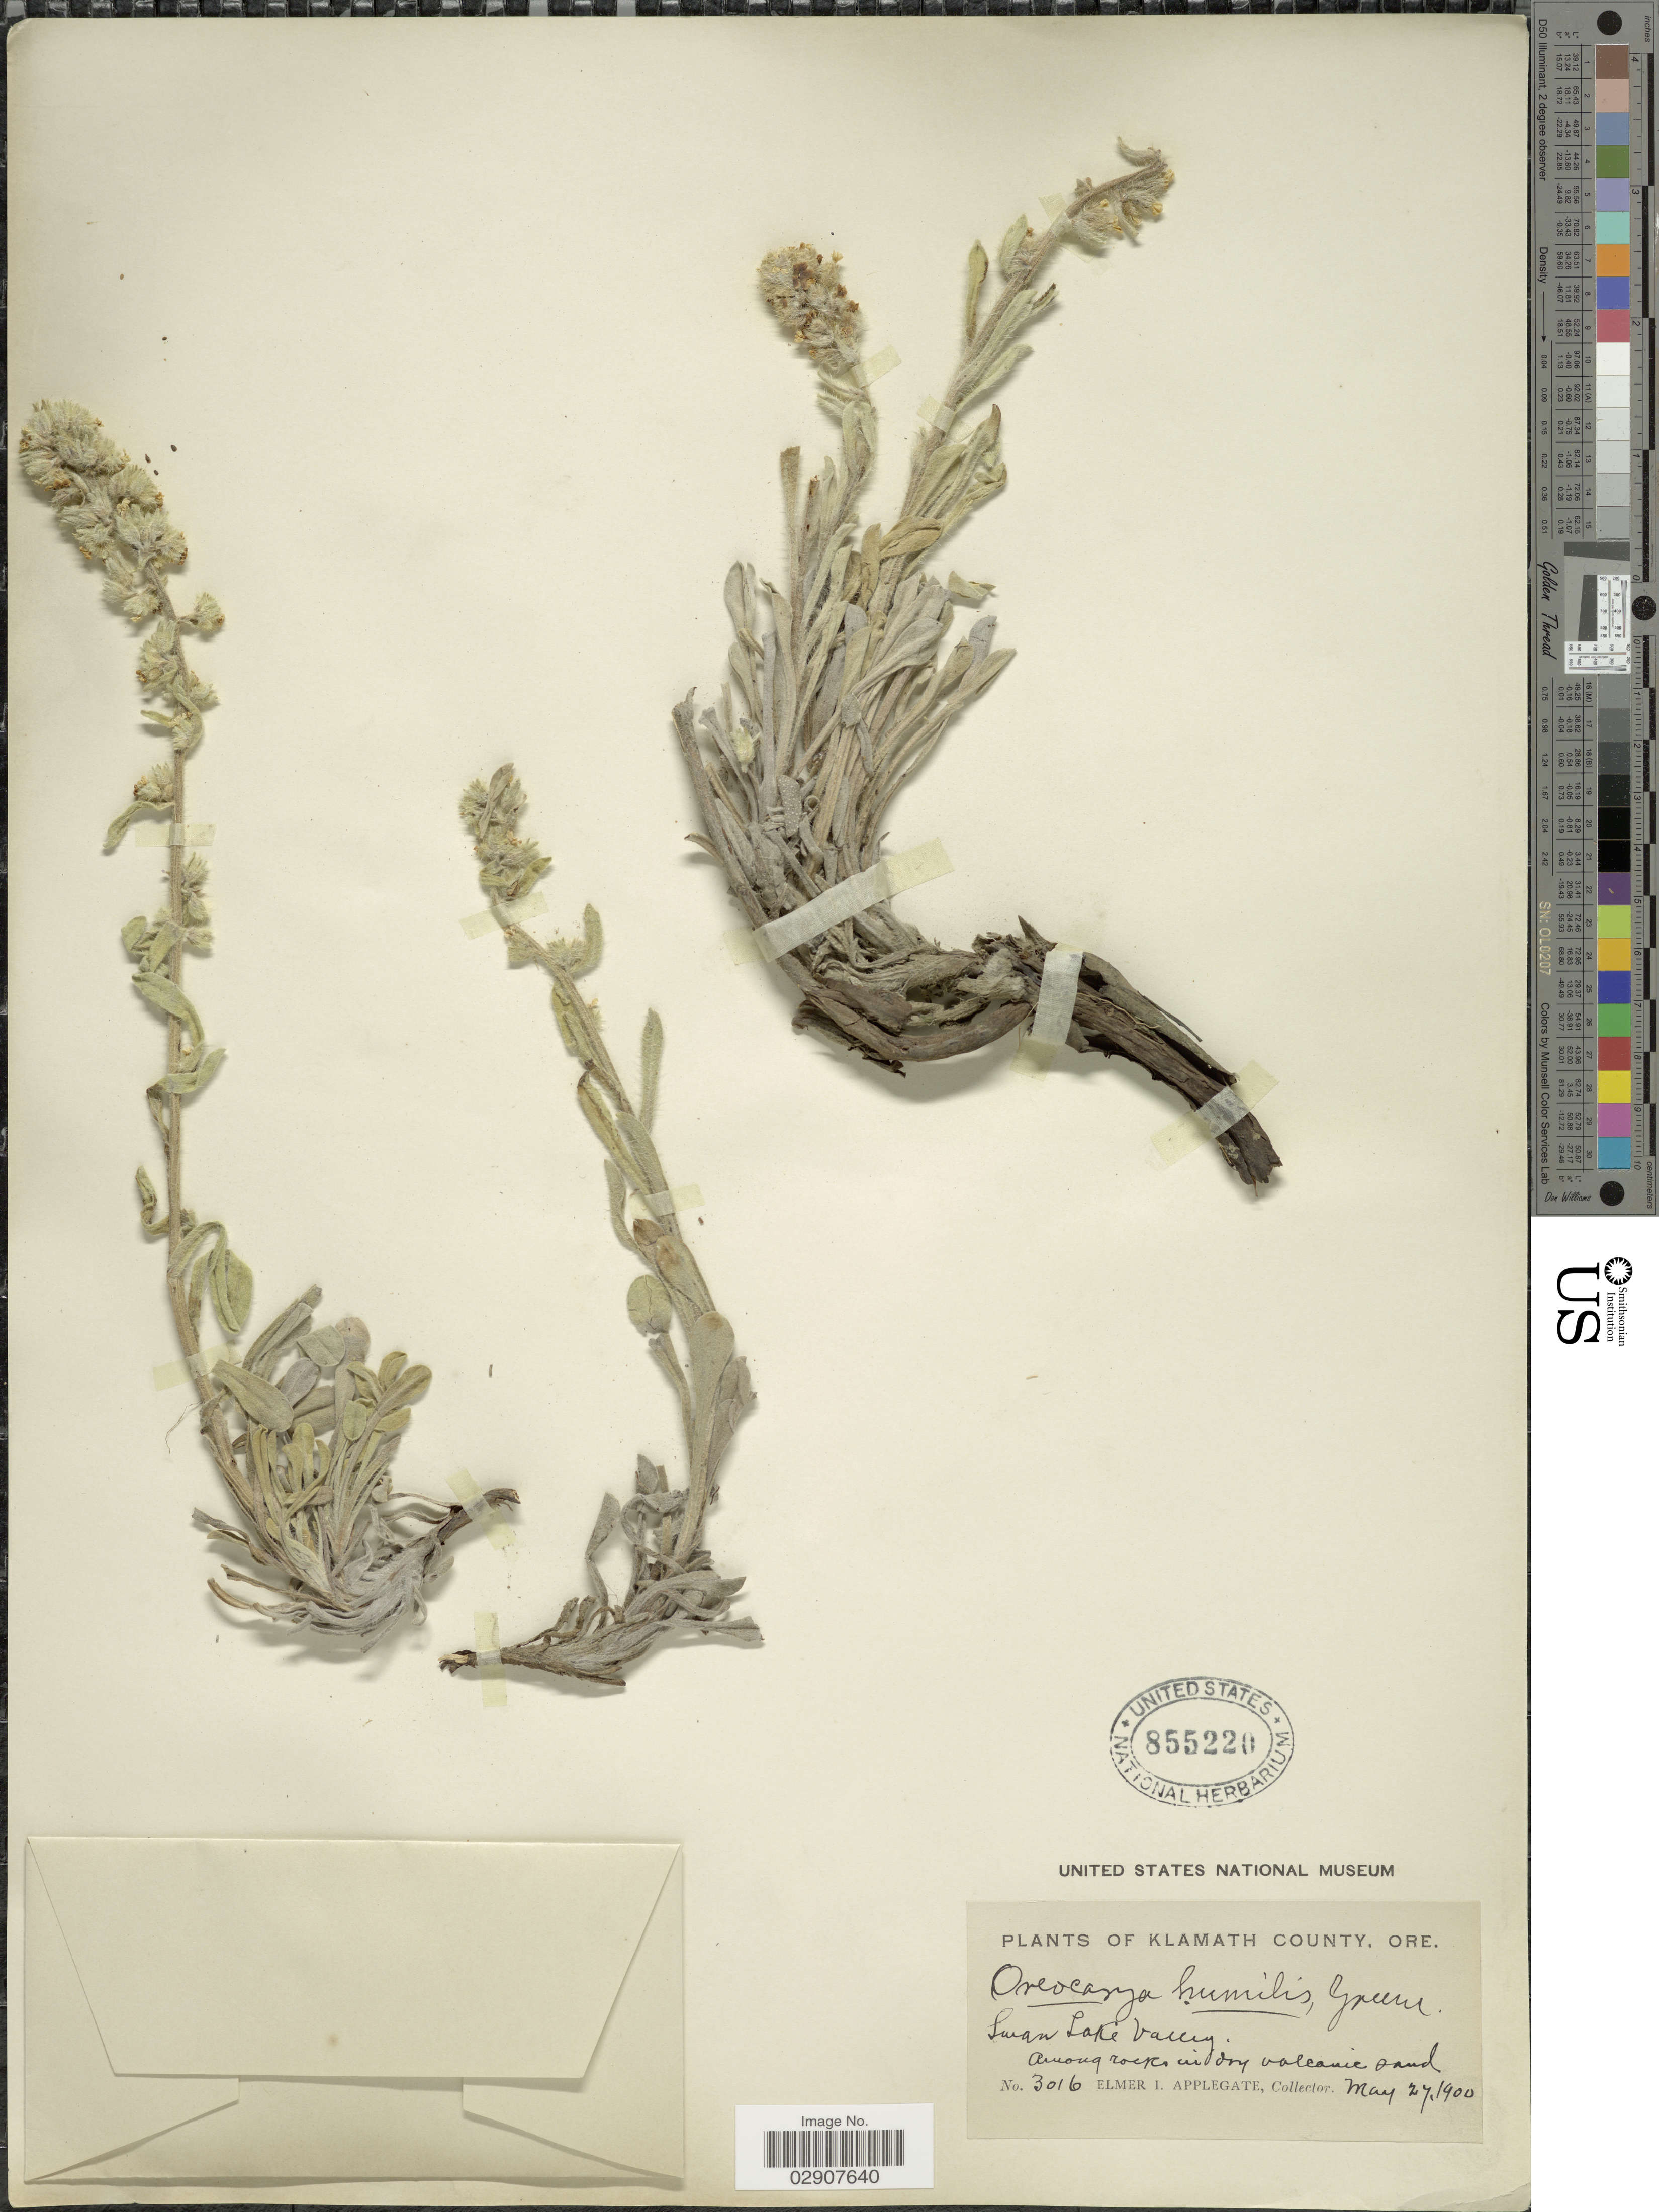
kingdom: Plantae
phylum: Tracheophyta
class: Magnoliopsida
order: Boraginales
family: Boraginaceae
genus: Cryptantha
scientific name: Cryptantha humilis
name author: (Greene) Payson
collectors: E. I. Applegate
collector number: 3016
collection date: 1900-05-27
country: United States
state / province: Oregon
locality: Klamath County, Swan Lake Valley.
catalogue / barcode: US 855220